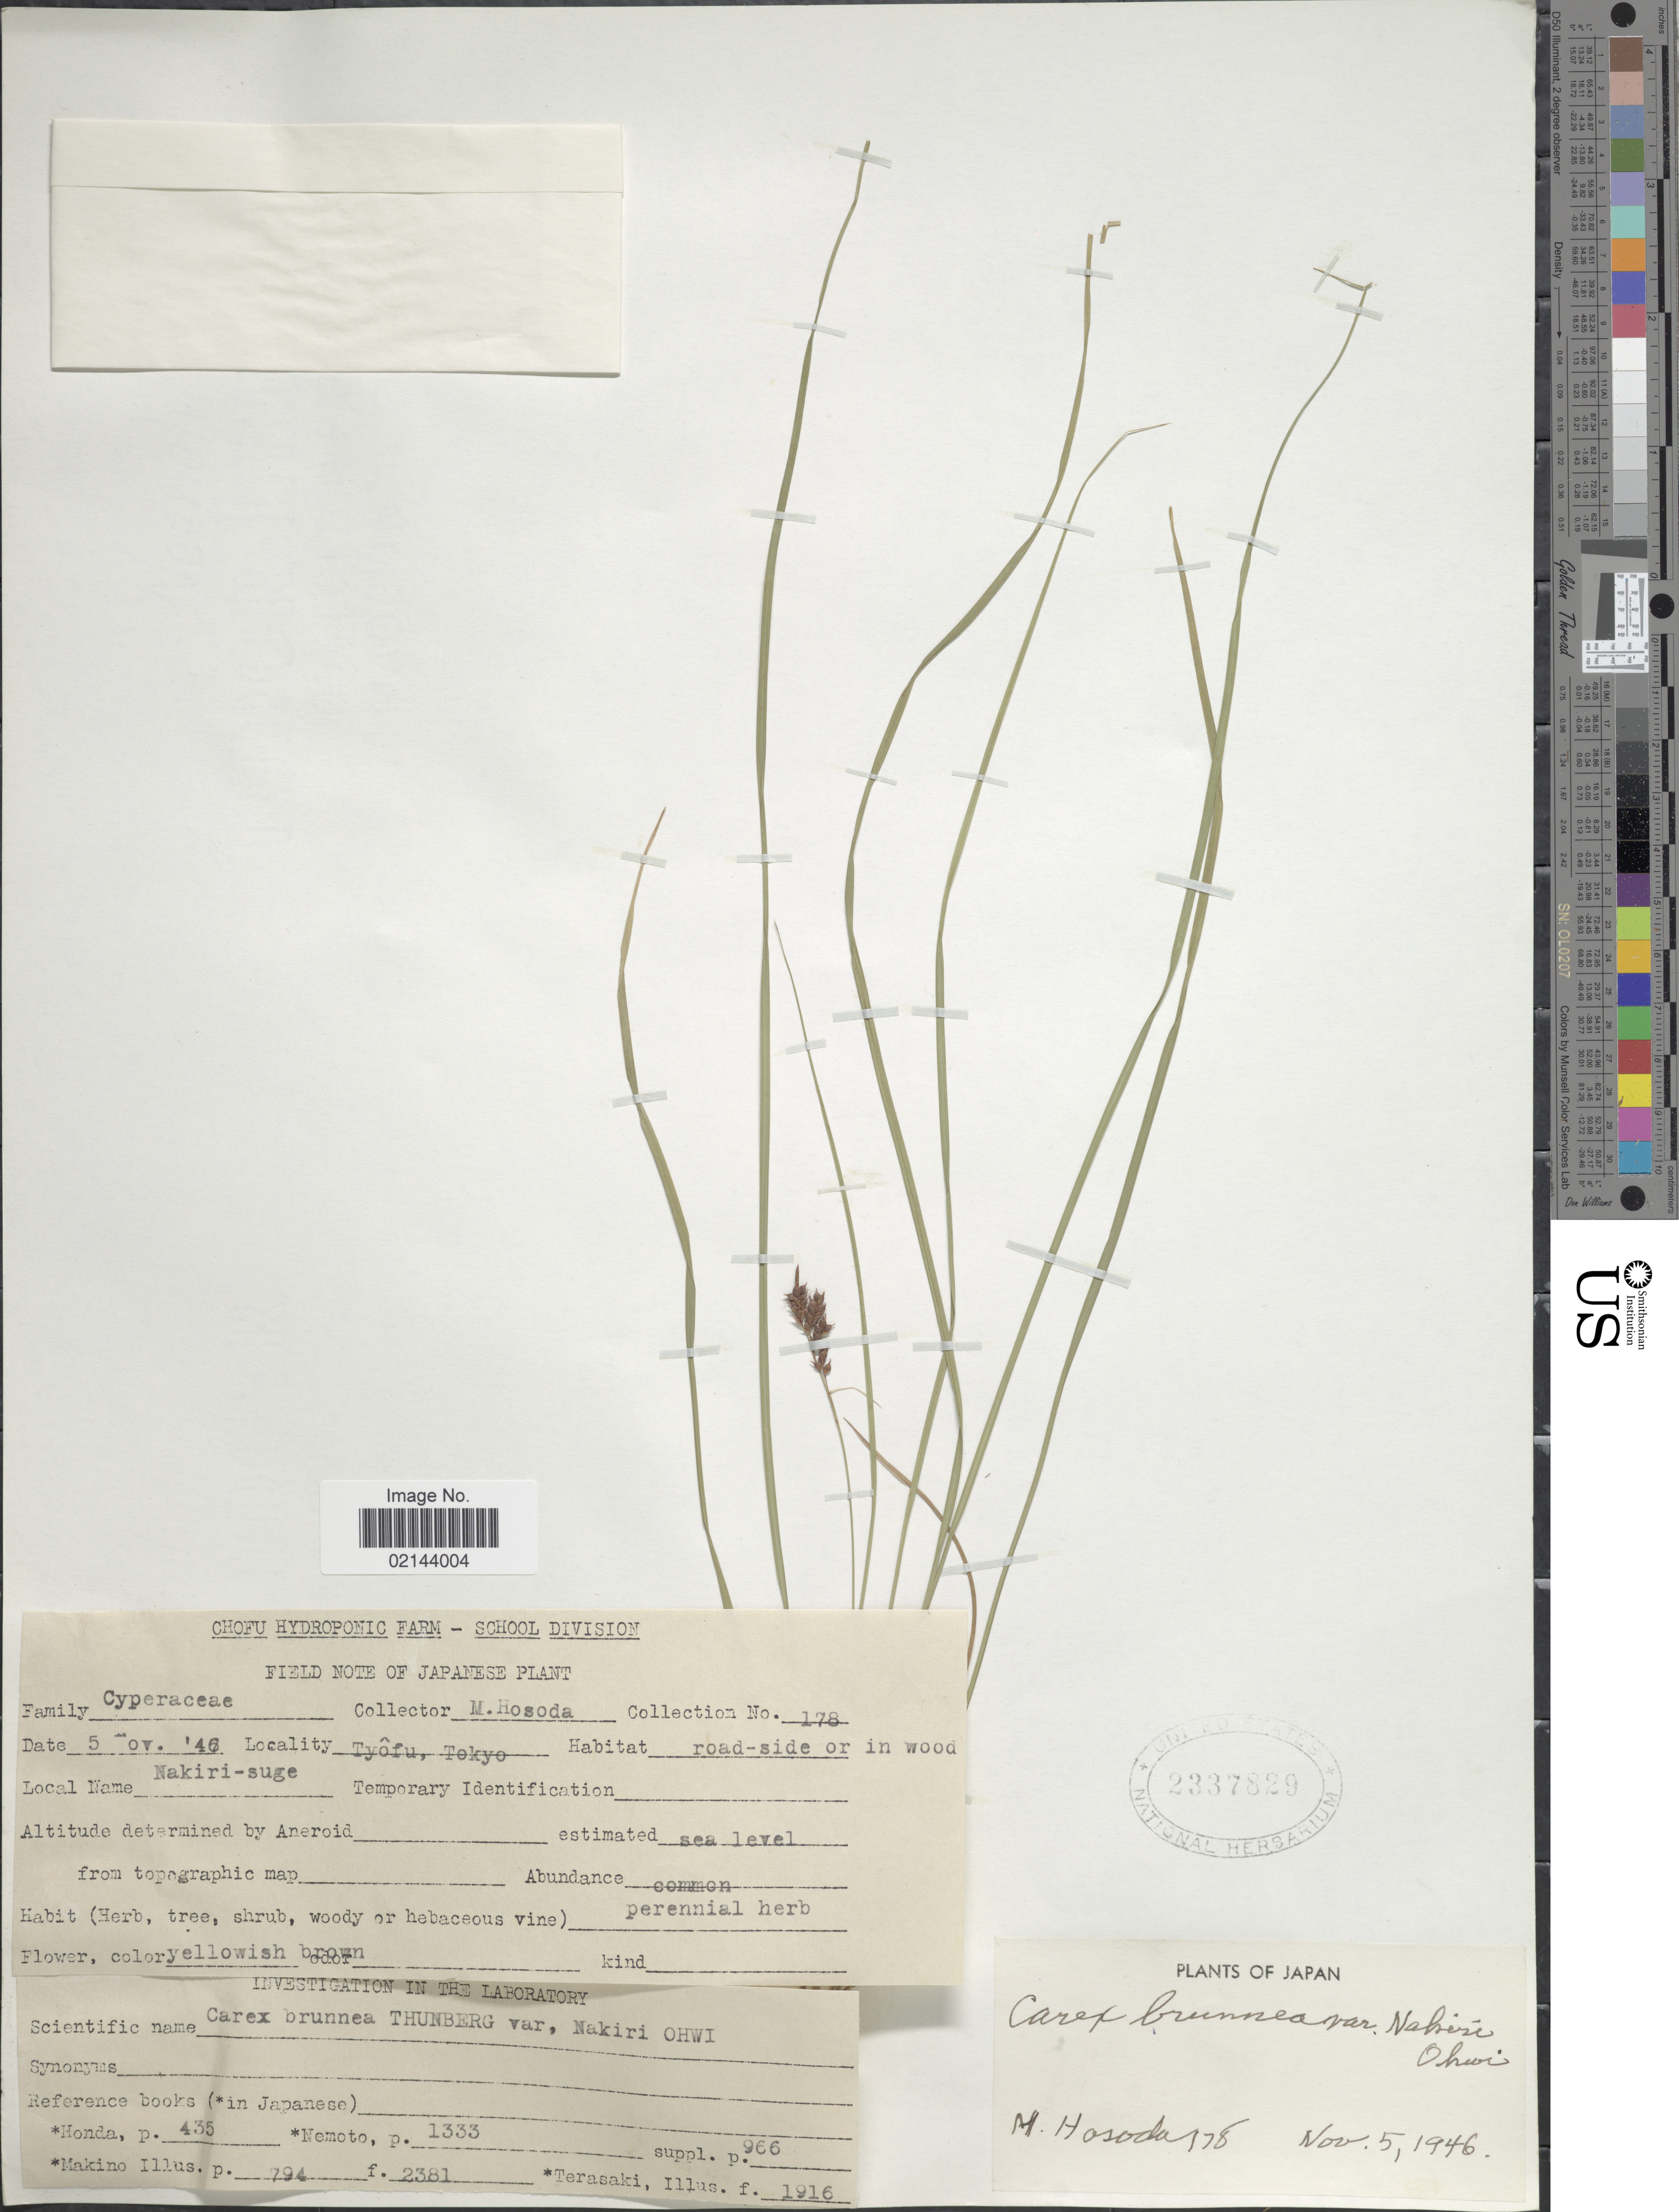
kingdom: Plantae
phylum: Tracheophyta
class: Liliopsida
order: Poales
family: Cyperaceae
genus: Carex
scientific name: Carex brunnea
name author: Thunb.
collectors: M. Hosoda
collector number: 178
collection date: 1946-11-05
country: Japan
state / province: Tokyo, Federal City of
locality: Tyofu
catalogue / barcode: US 2337829